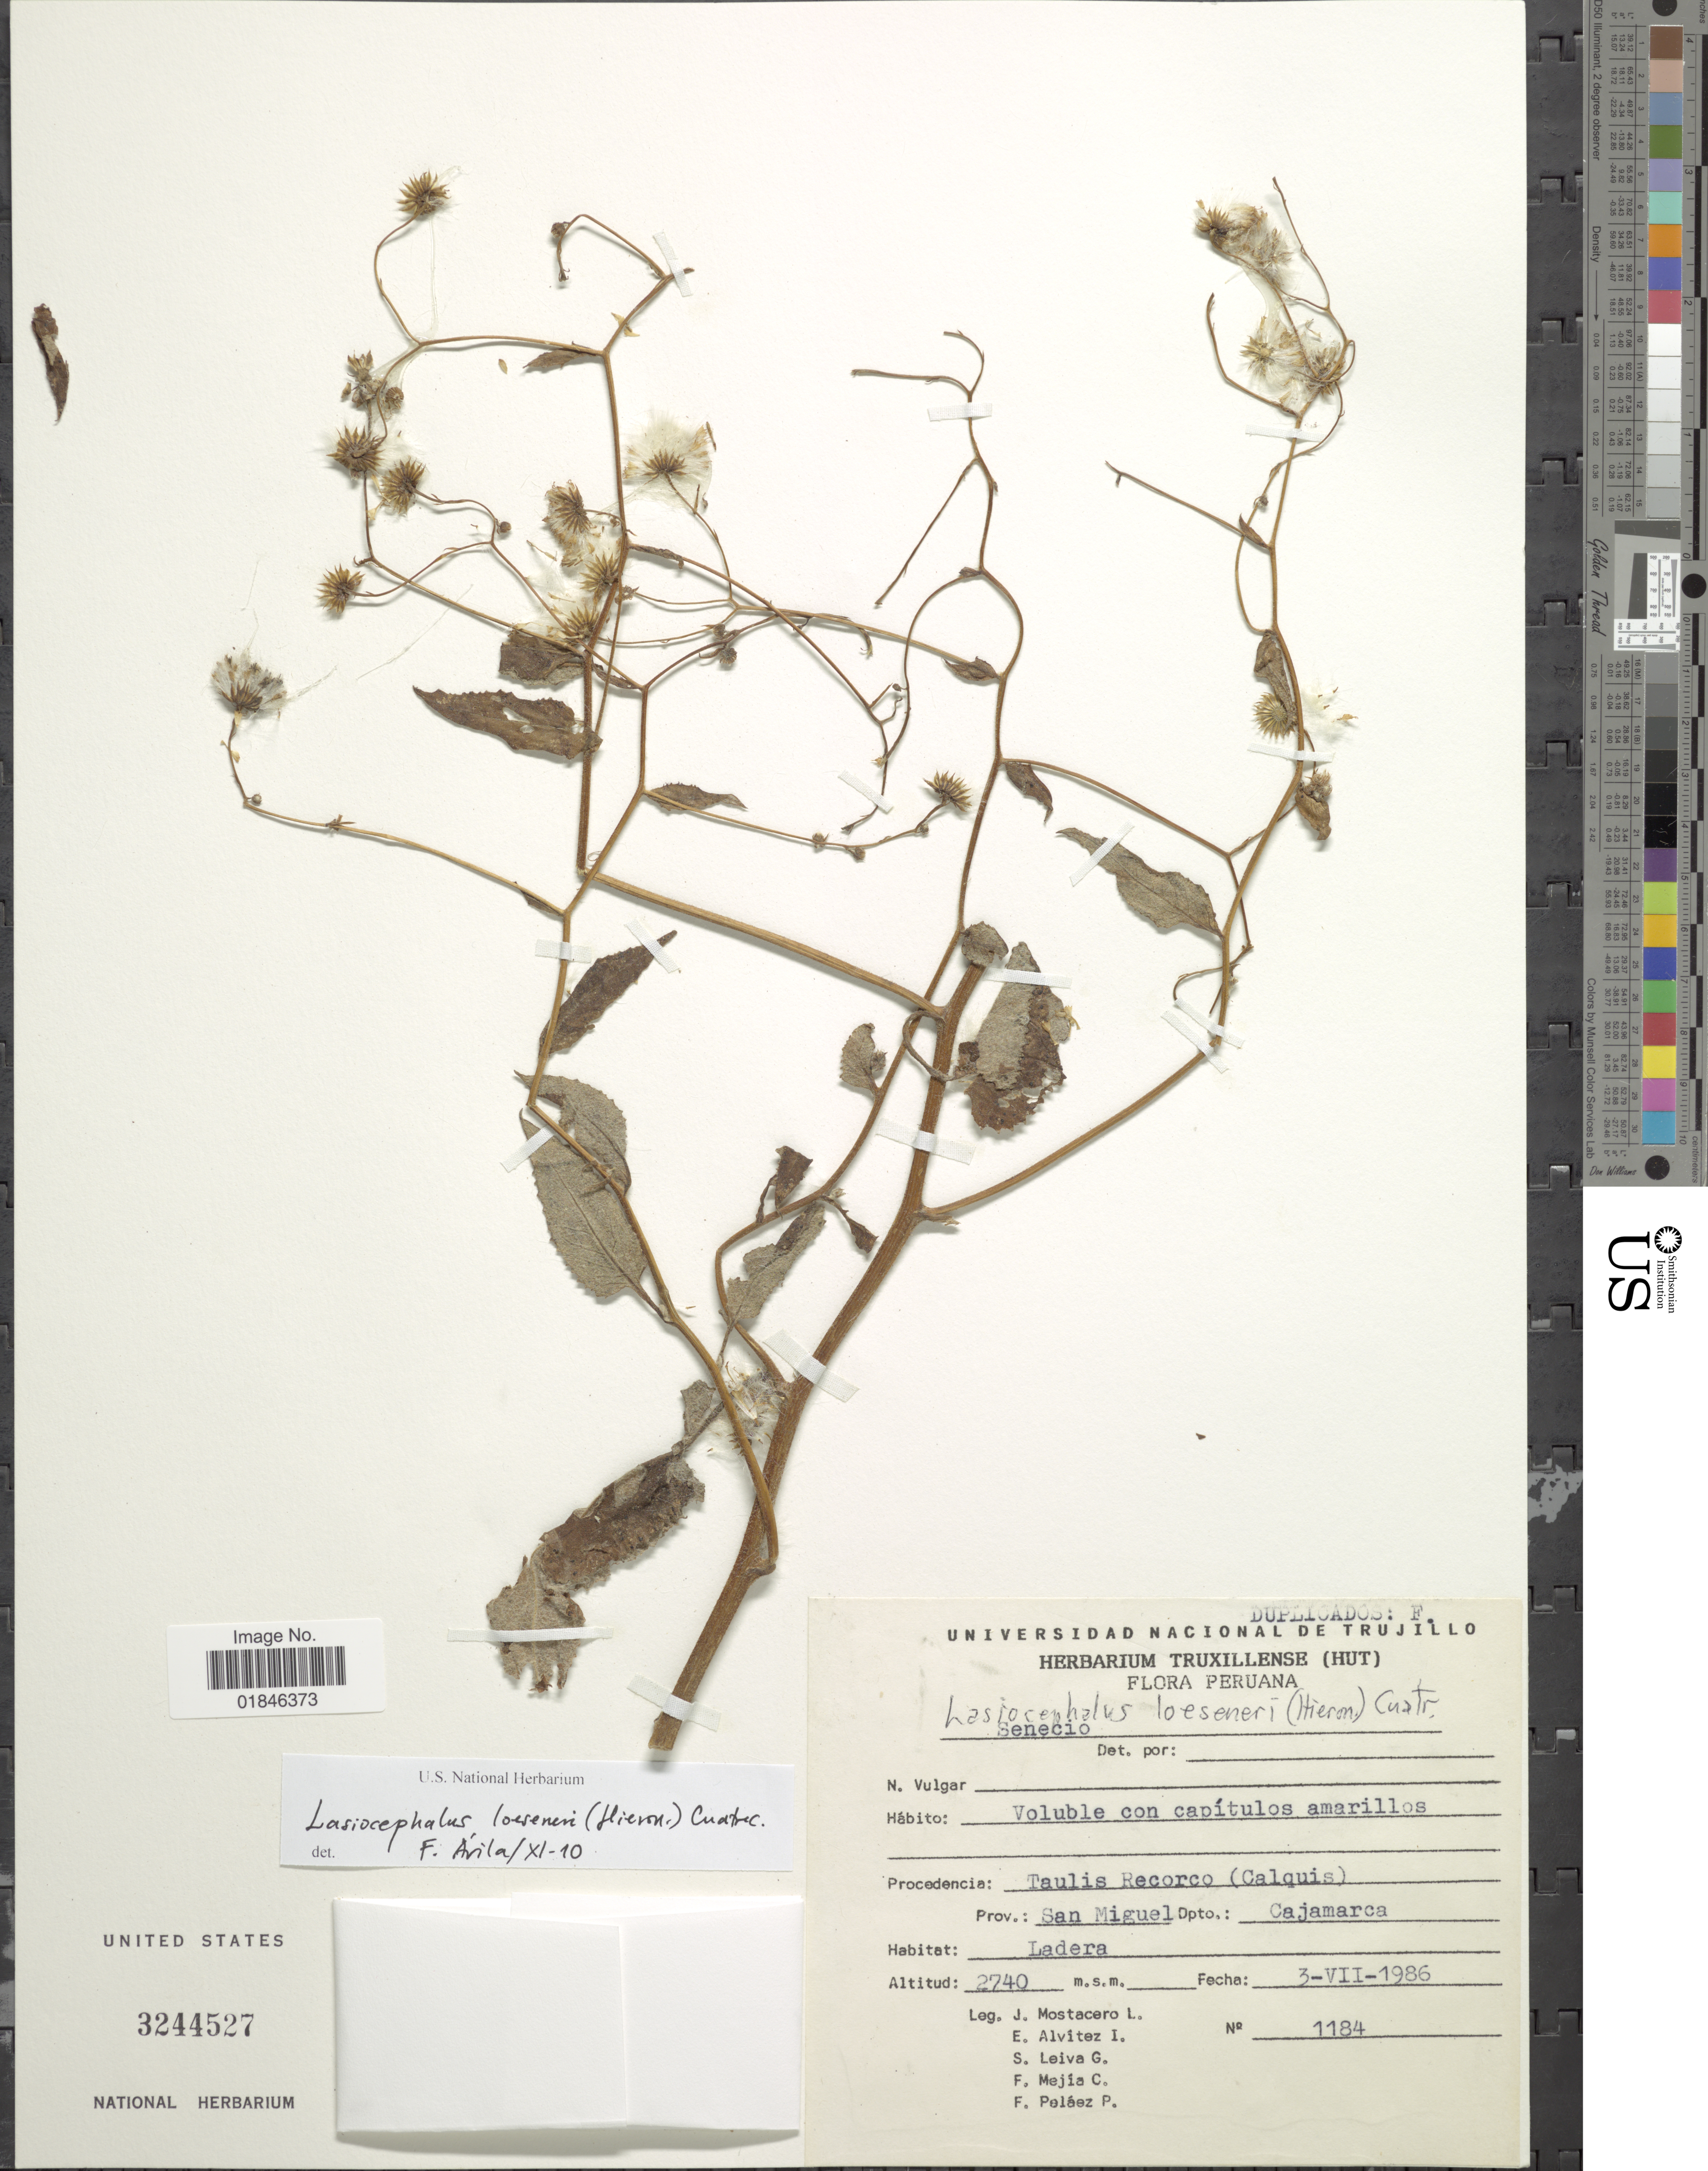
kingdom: Plantae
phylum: Tracheophyta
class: Magnoliopsida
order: Asterales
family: Asteraceae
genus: Senecio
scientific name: Senecio betonicifolius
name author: DC.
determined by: Salomon, Luciana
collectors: J. Mostacero L., E. Alvitez I., S. Leiva G., F. Mejia C. & F. Pelaez P.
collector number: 1184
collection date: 1986-07-03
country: Peru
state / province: Cajamarca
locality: Procedencia: Taulis Recorco (Calquis), Prov. San Miguel,Dpto. Cajamarca.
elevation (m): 2740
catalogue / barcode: US 3244527